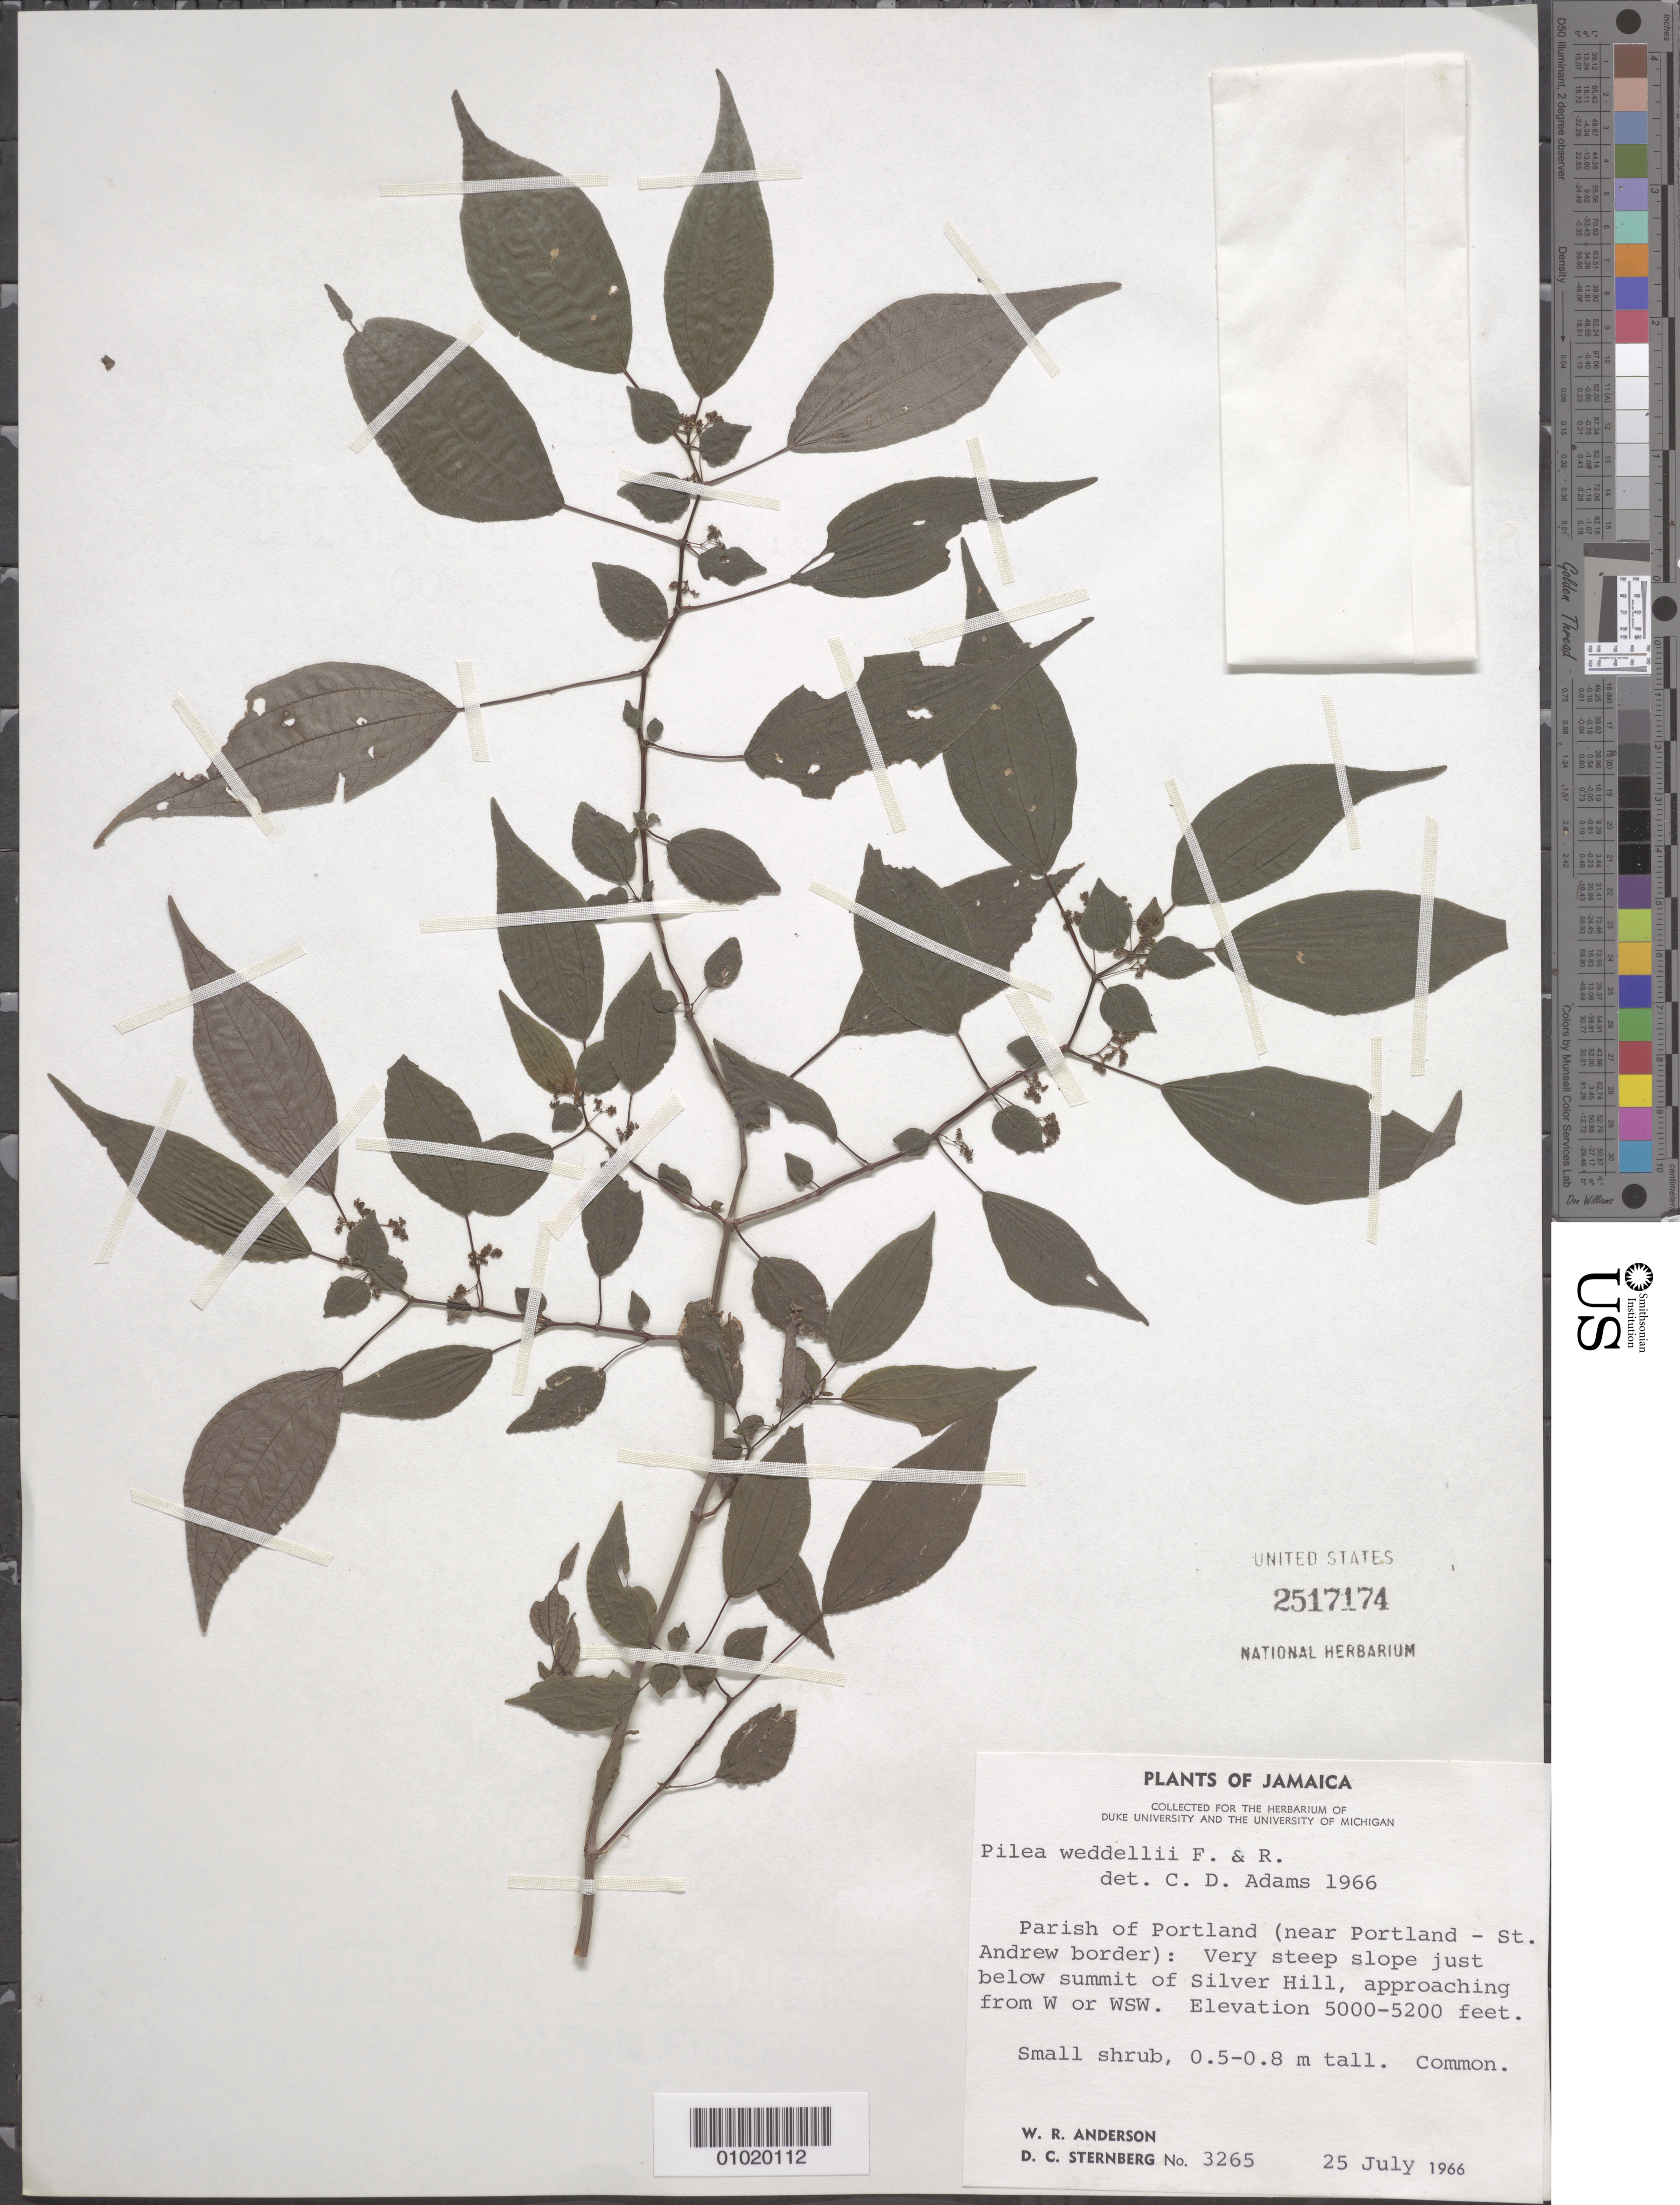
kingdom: Plantae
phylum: Tracheophyta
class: Magnoliopsida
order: Rosales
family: Urticaceae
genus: Pilea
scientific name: Pilea weddellii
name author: Fawc. & Rendle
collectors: W. R. Anderson & D. Sternberg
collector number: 3265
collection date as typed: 25 Jul 1966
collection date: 1966-07-25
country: Jamaica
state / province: Portland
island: Jamaica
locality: Near Portland-St. Andrew border. Very steep slope just below summit of Silver Hill, approaching from W or WSW.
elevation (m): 1524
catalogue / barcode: US 2517174